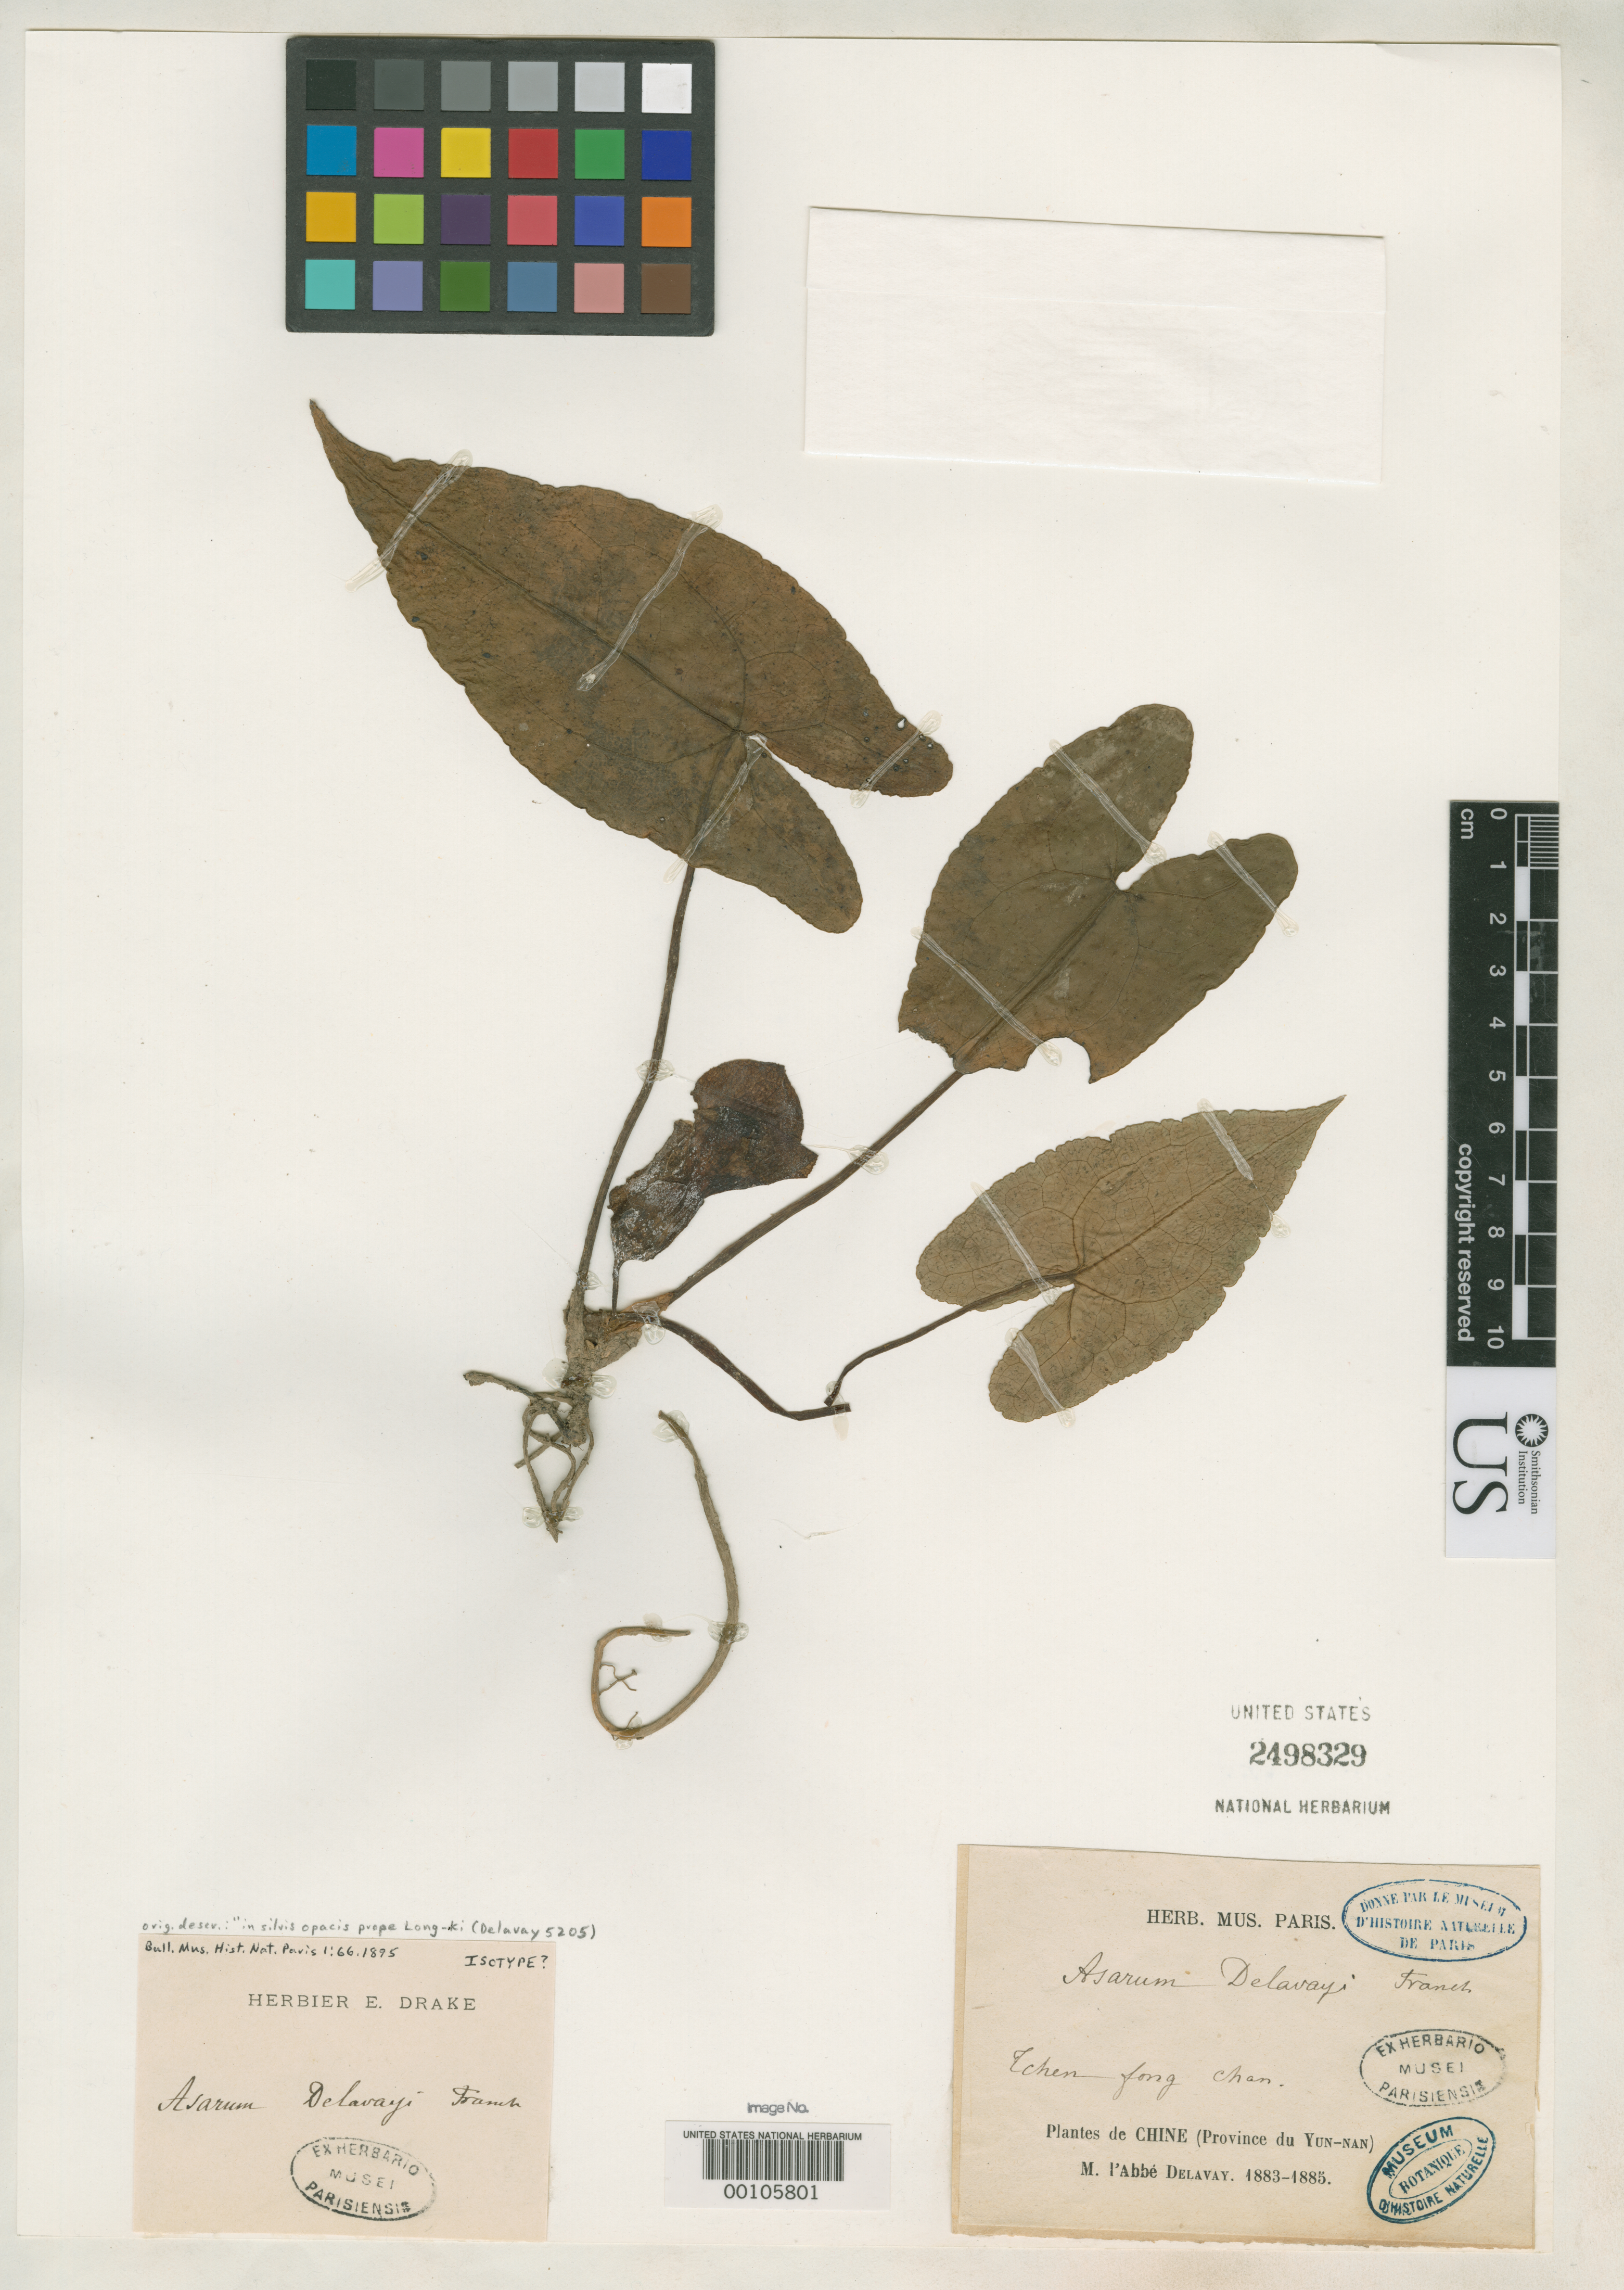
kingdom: Plantae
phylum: Tracheophyta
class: Magnoliopsida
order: Piperales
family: Aristolochiaceae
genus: Asarum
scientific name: Asarum delavayi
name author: Franch.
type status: Possible Isotype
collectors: P. Delavay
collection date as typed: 1883 to -- --- 1885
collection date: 1883/1885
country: China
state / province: Yunnan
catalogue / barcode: US 2498329